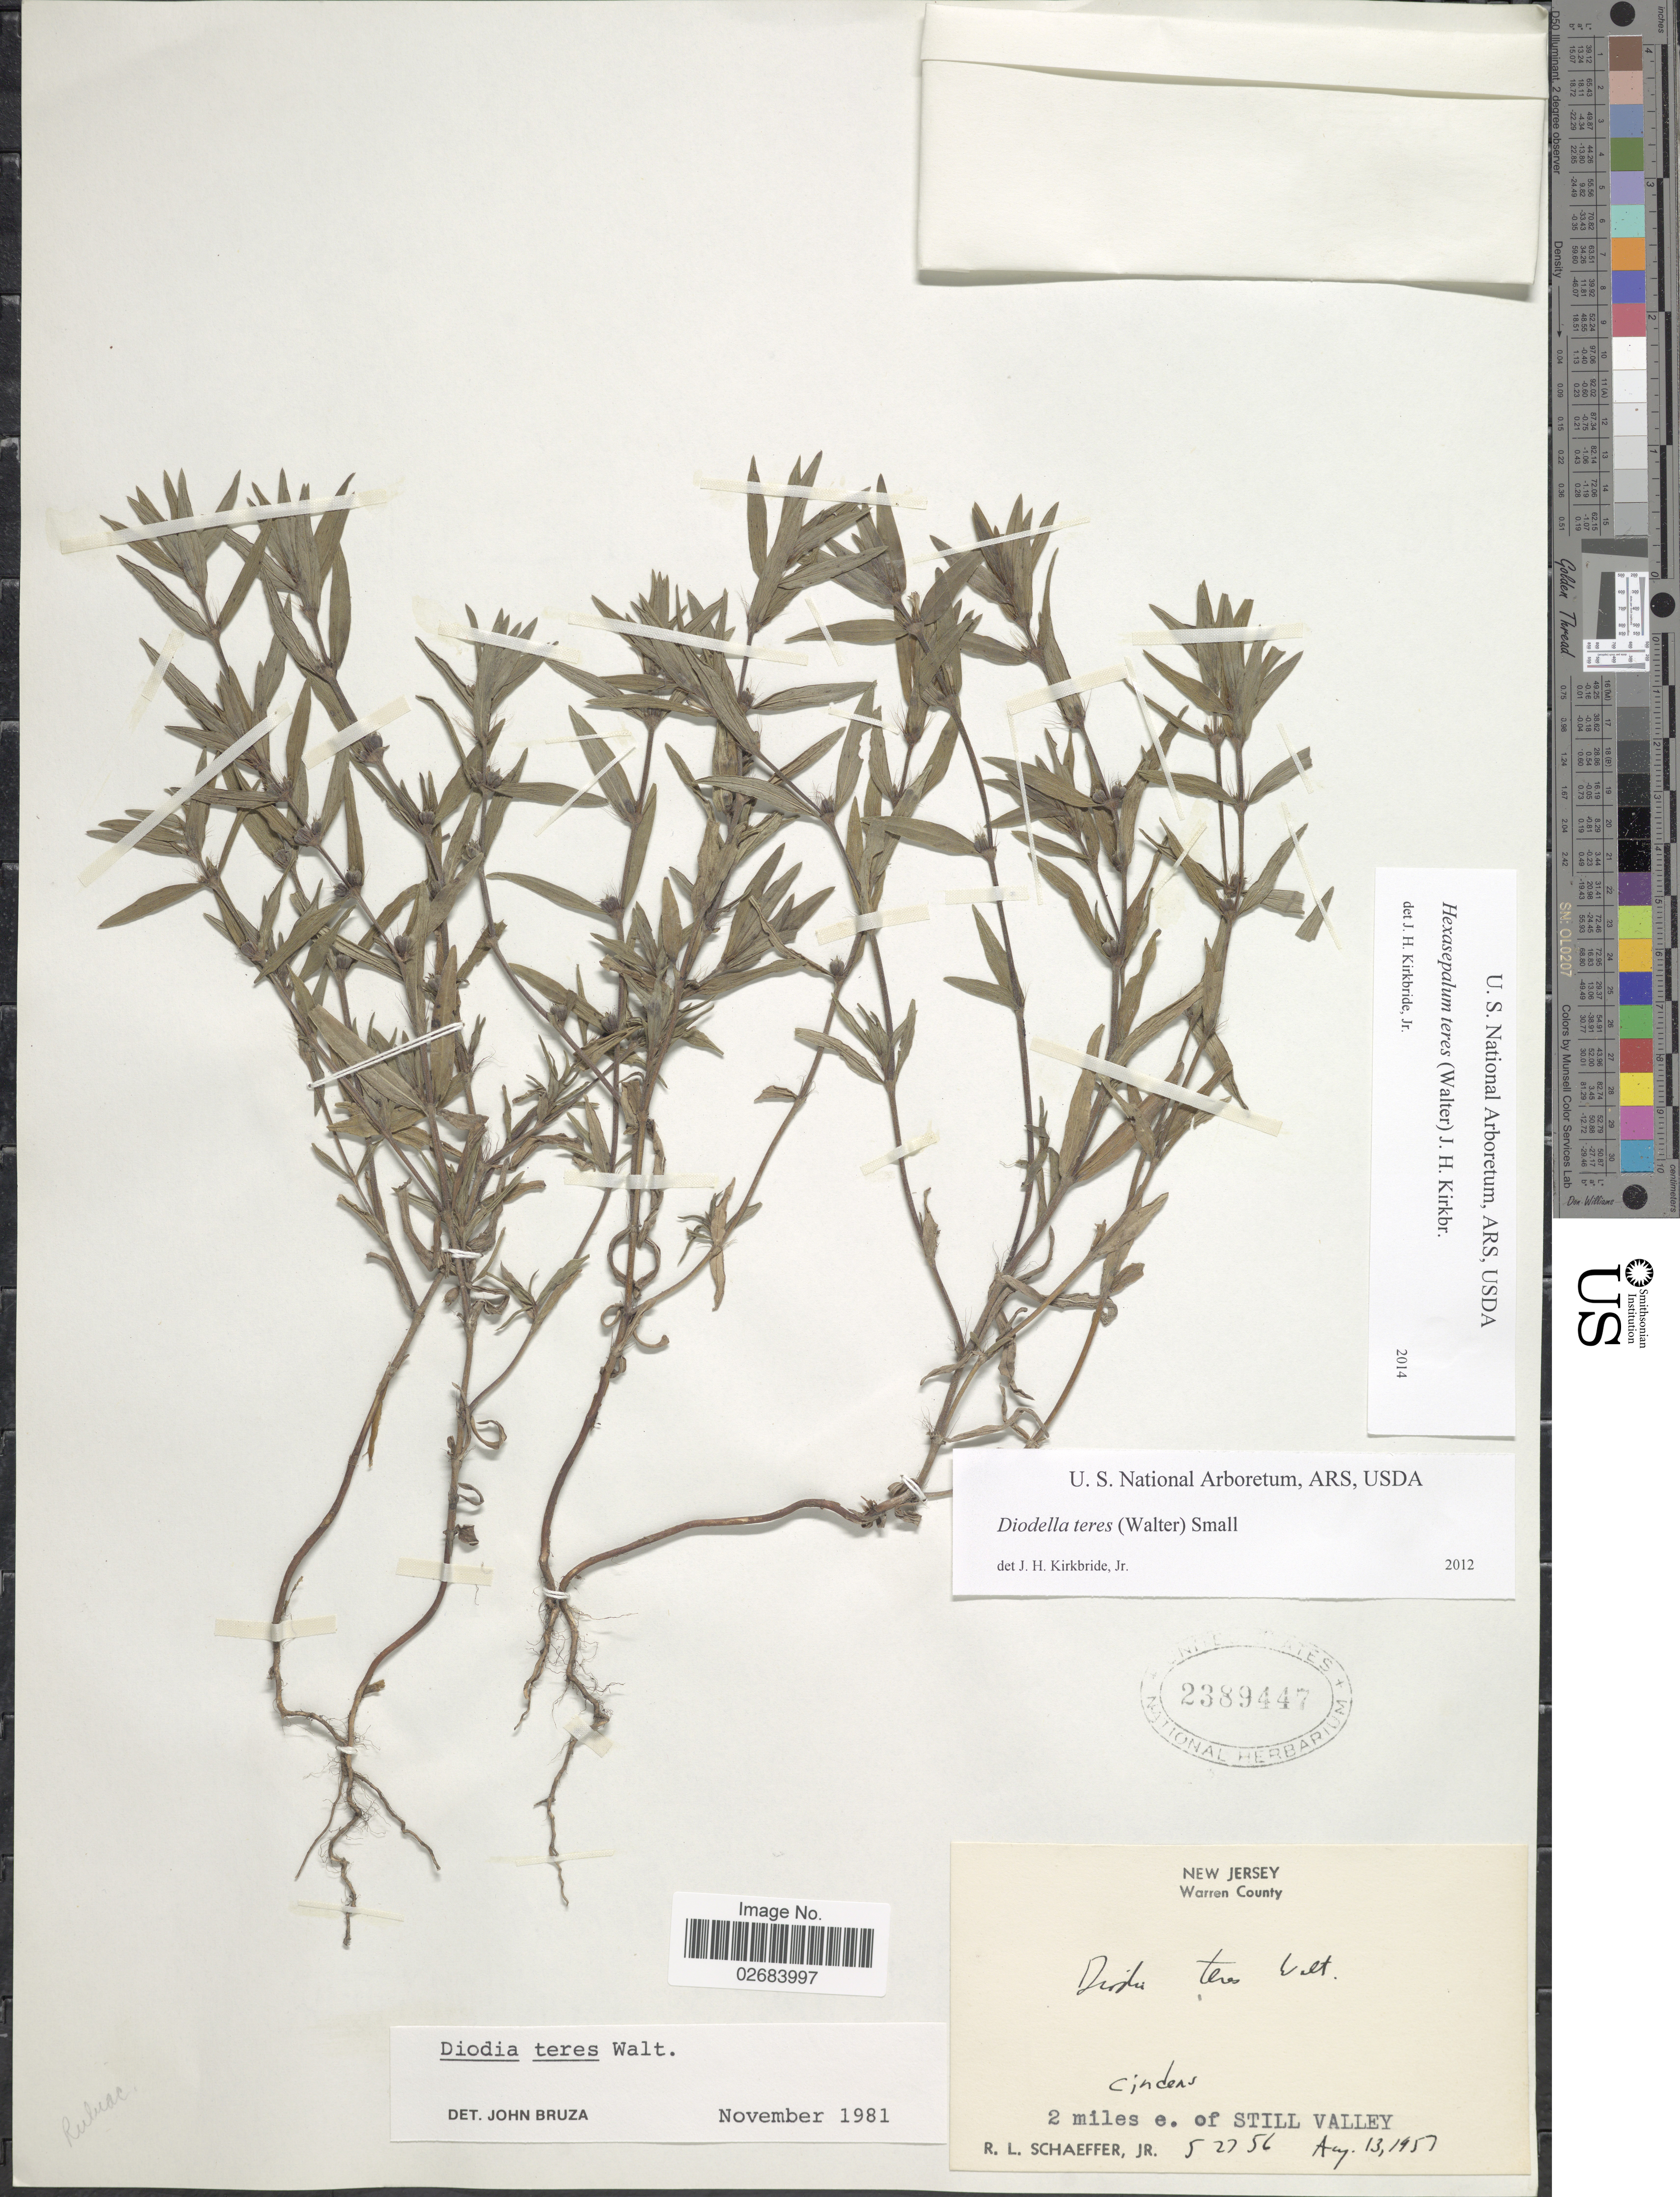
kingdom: Plantae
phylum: Tracheophyta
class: Magnoliopsida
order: Gentianales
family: Rubiaceae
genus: Diodia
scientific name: Diodia teres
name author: Walter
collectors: R. L. Schaeffer Jr.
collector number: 52756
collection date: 1957-08-13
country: United States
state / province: New Jersey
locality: Warren County, Cinders, 2 miles e. of Still Valley.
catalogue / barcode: US 2389447